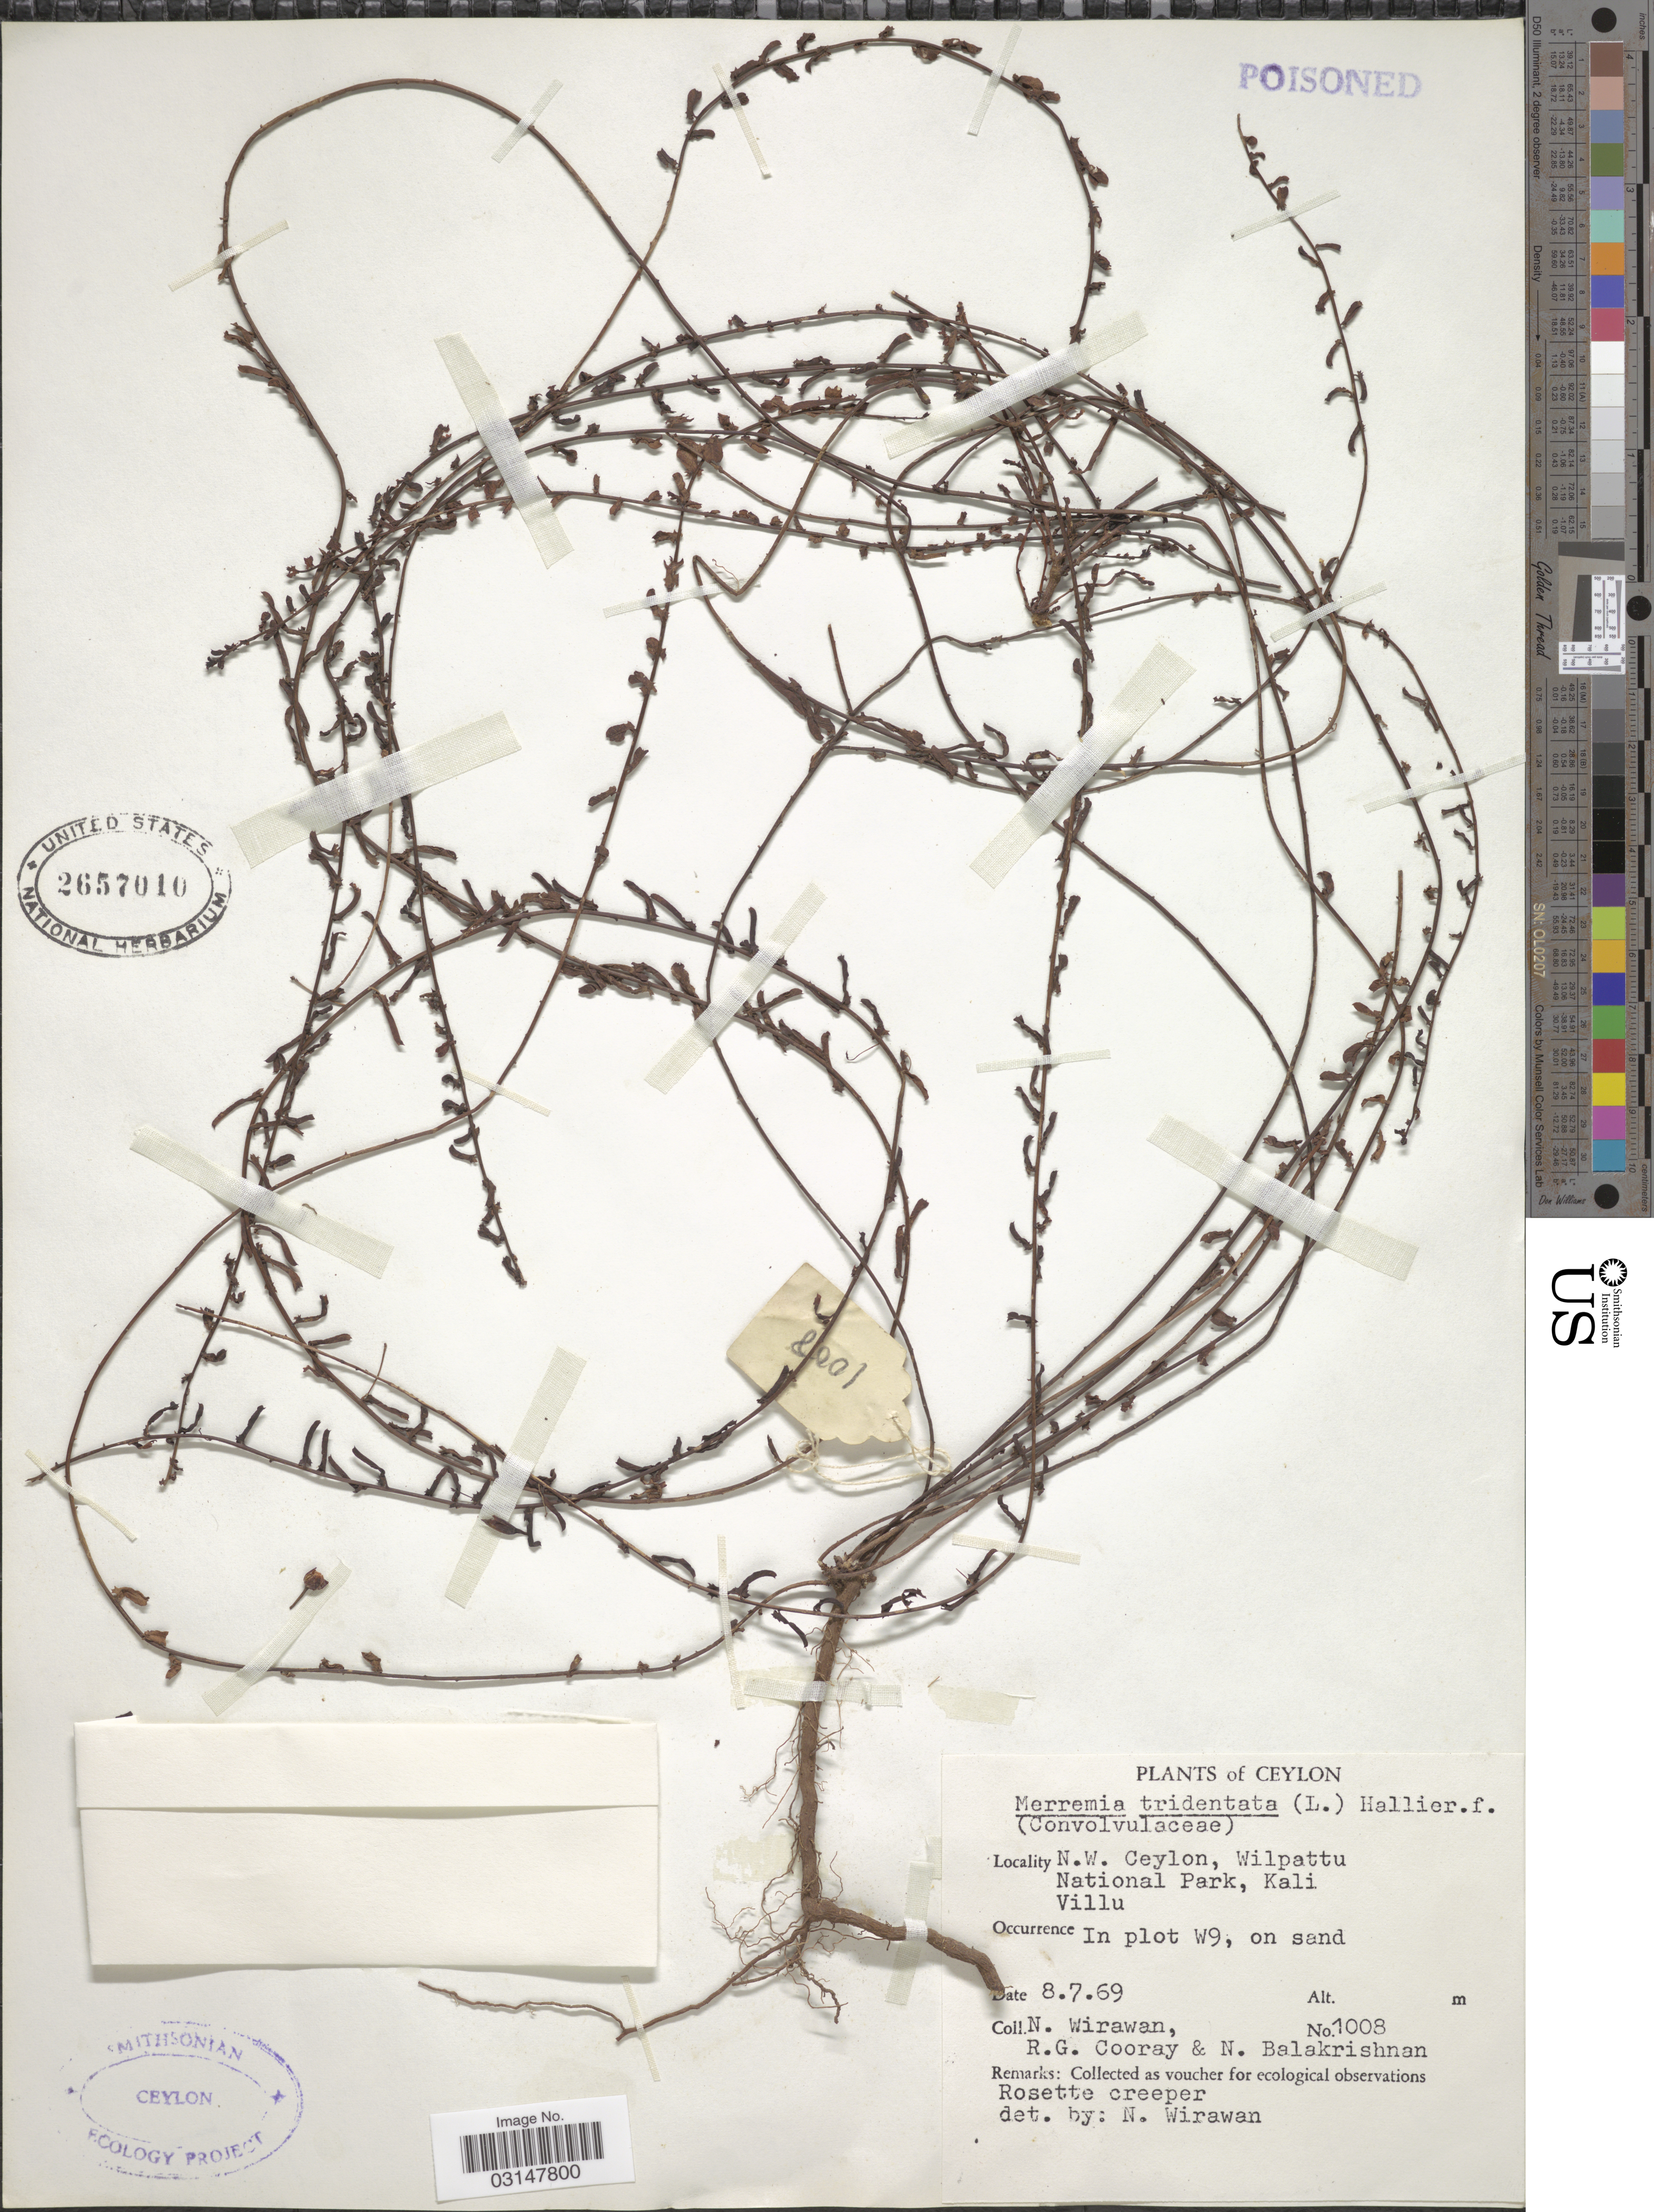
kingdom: Plantae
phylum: Tracheophyta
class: Magnoliopsida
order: Solanales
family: Convolvulaceae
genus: Xenostegia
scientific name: Xenostegia tridentata subsp. tridentata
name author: (L.) D.F. Austin & Staples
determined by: Strong, Mark T., (BOT), Smithsonian Institution - National Museum of Natural History (UNITED STATES)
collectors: N. Wirawan, R. Cooray & N. Balakrishnan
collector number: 1008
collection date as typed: Transcribed d/m/y: 8/7/69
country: Sri Lanka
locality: Ceylon. N. W. Ceylon, Wilpattu National Park, Kali Villu. In plot W9.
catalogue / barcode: US 2657010